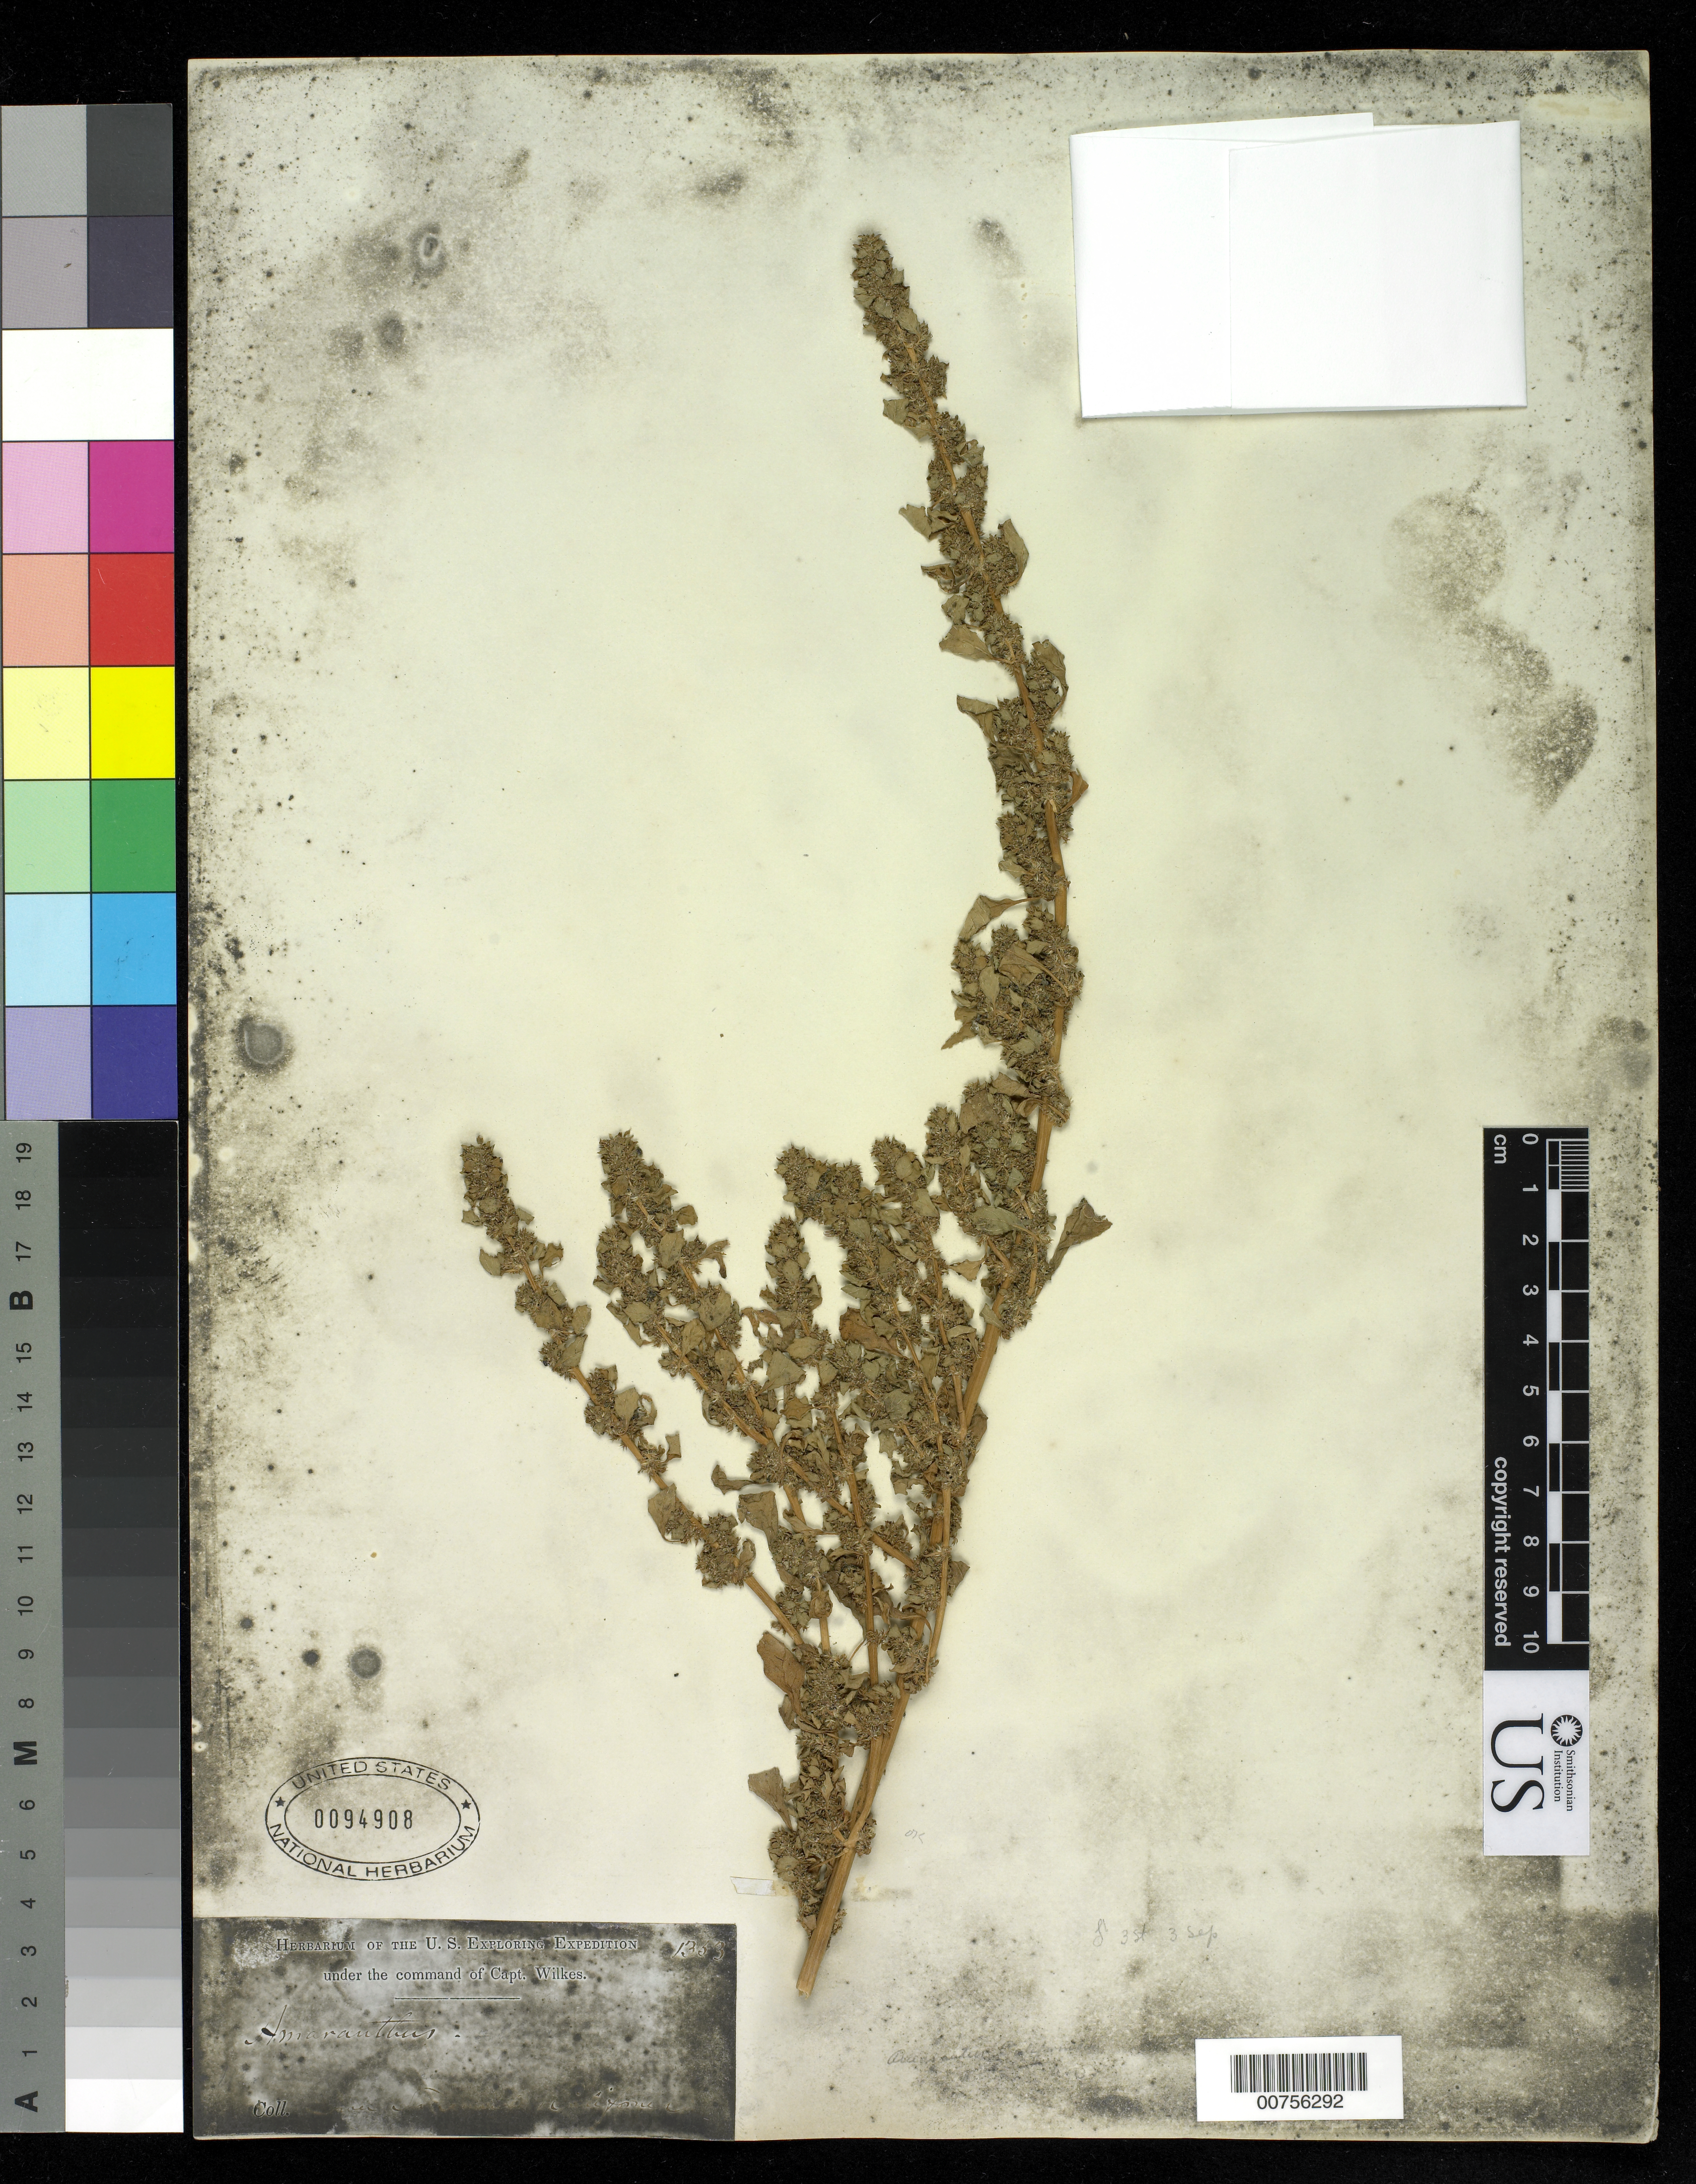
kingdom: Plantae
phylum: Tracheophyta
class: Magnoliopsida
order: Caryophyllales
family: Amaranthaceae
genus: Amaranthus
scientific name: Amaranthus sp.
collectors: Wilkes Explor. Exped.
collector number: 1353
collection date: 1838/1842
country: United States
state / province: California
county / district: Sacramento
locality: Lower Sacramento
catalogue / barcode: US 94908